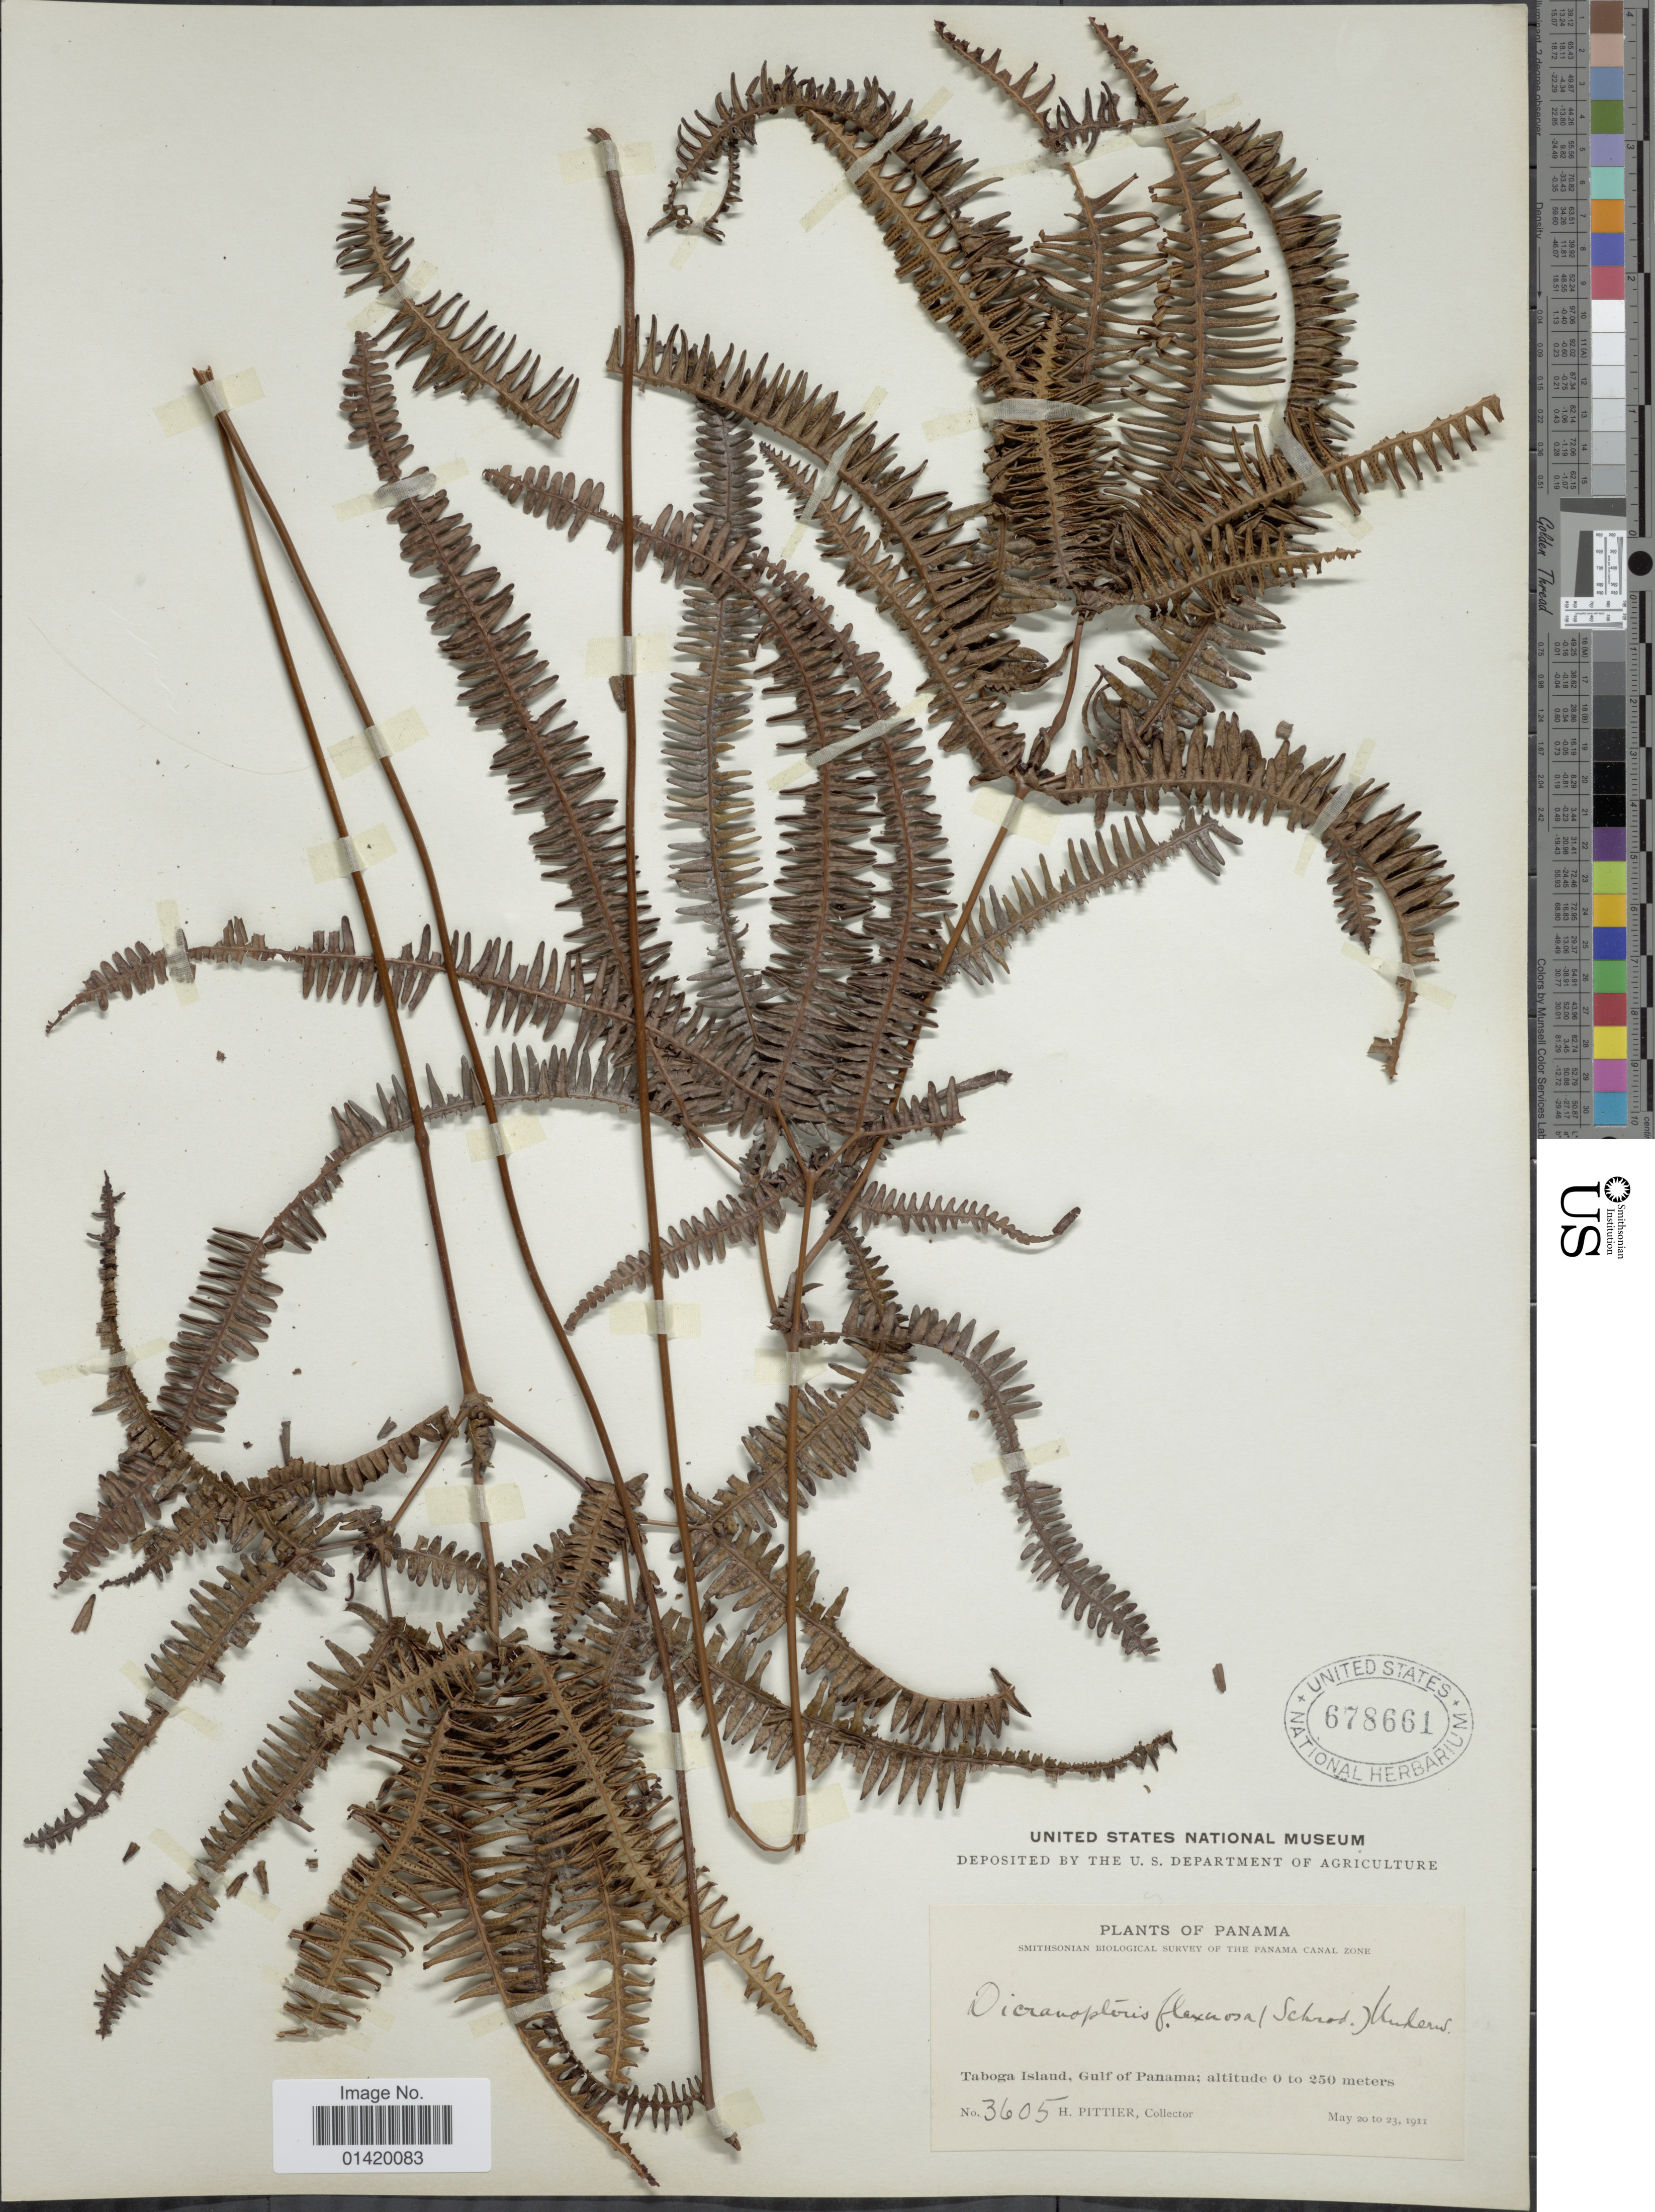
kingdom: Plantae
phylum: Tracheophyta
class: Polypodiopsida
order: Gleicheniales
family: Gleicheniaceae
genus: Dicranopteris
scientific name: Dicranopteris flexuosa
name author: (Schrad.) Underw.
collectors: H. F. Pittier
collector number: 3605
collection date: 1911-05-20/1911-05-23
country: Panama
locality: Taboga Island, Gulf of Panama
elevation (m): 0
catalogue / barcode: US 678661